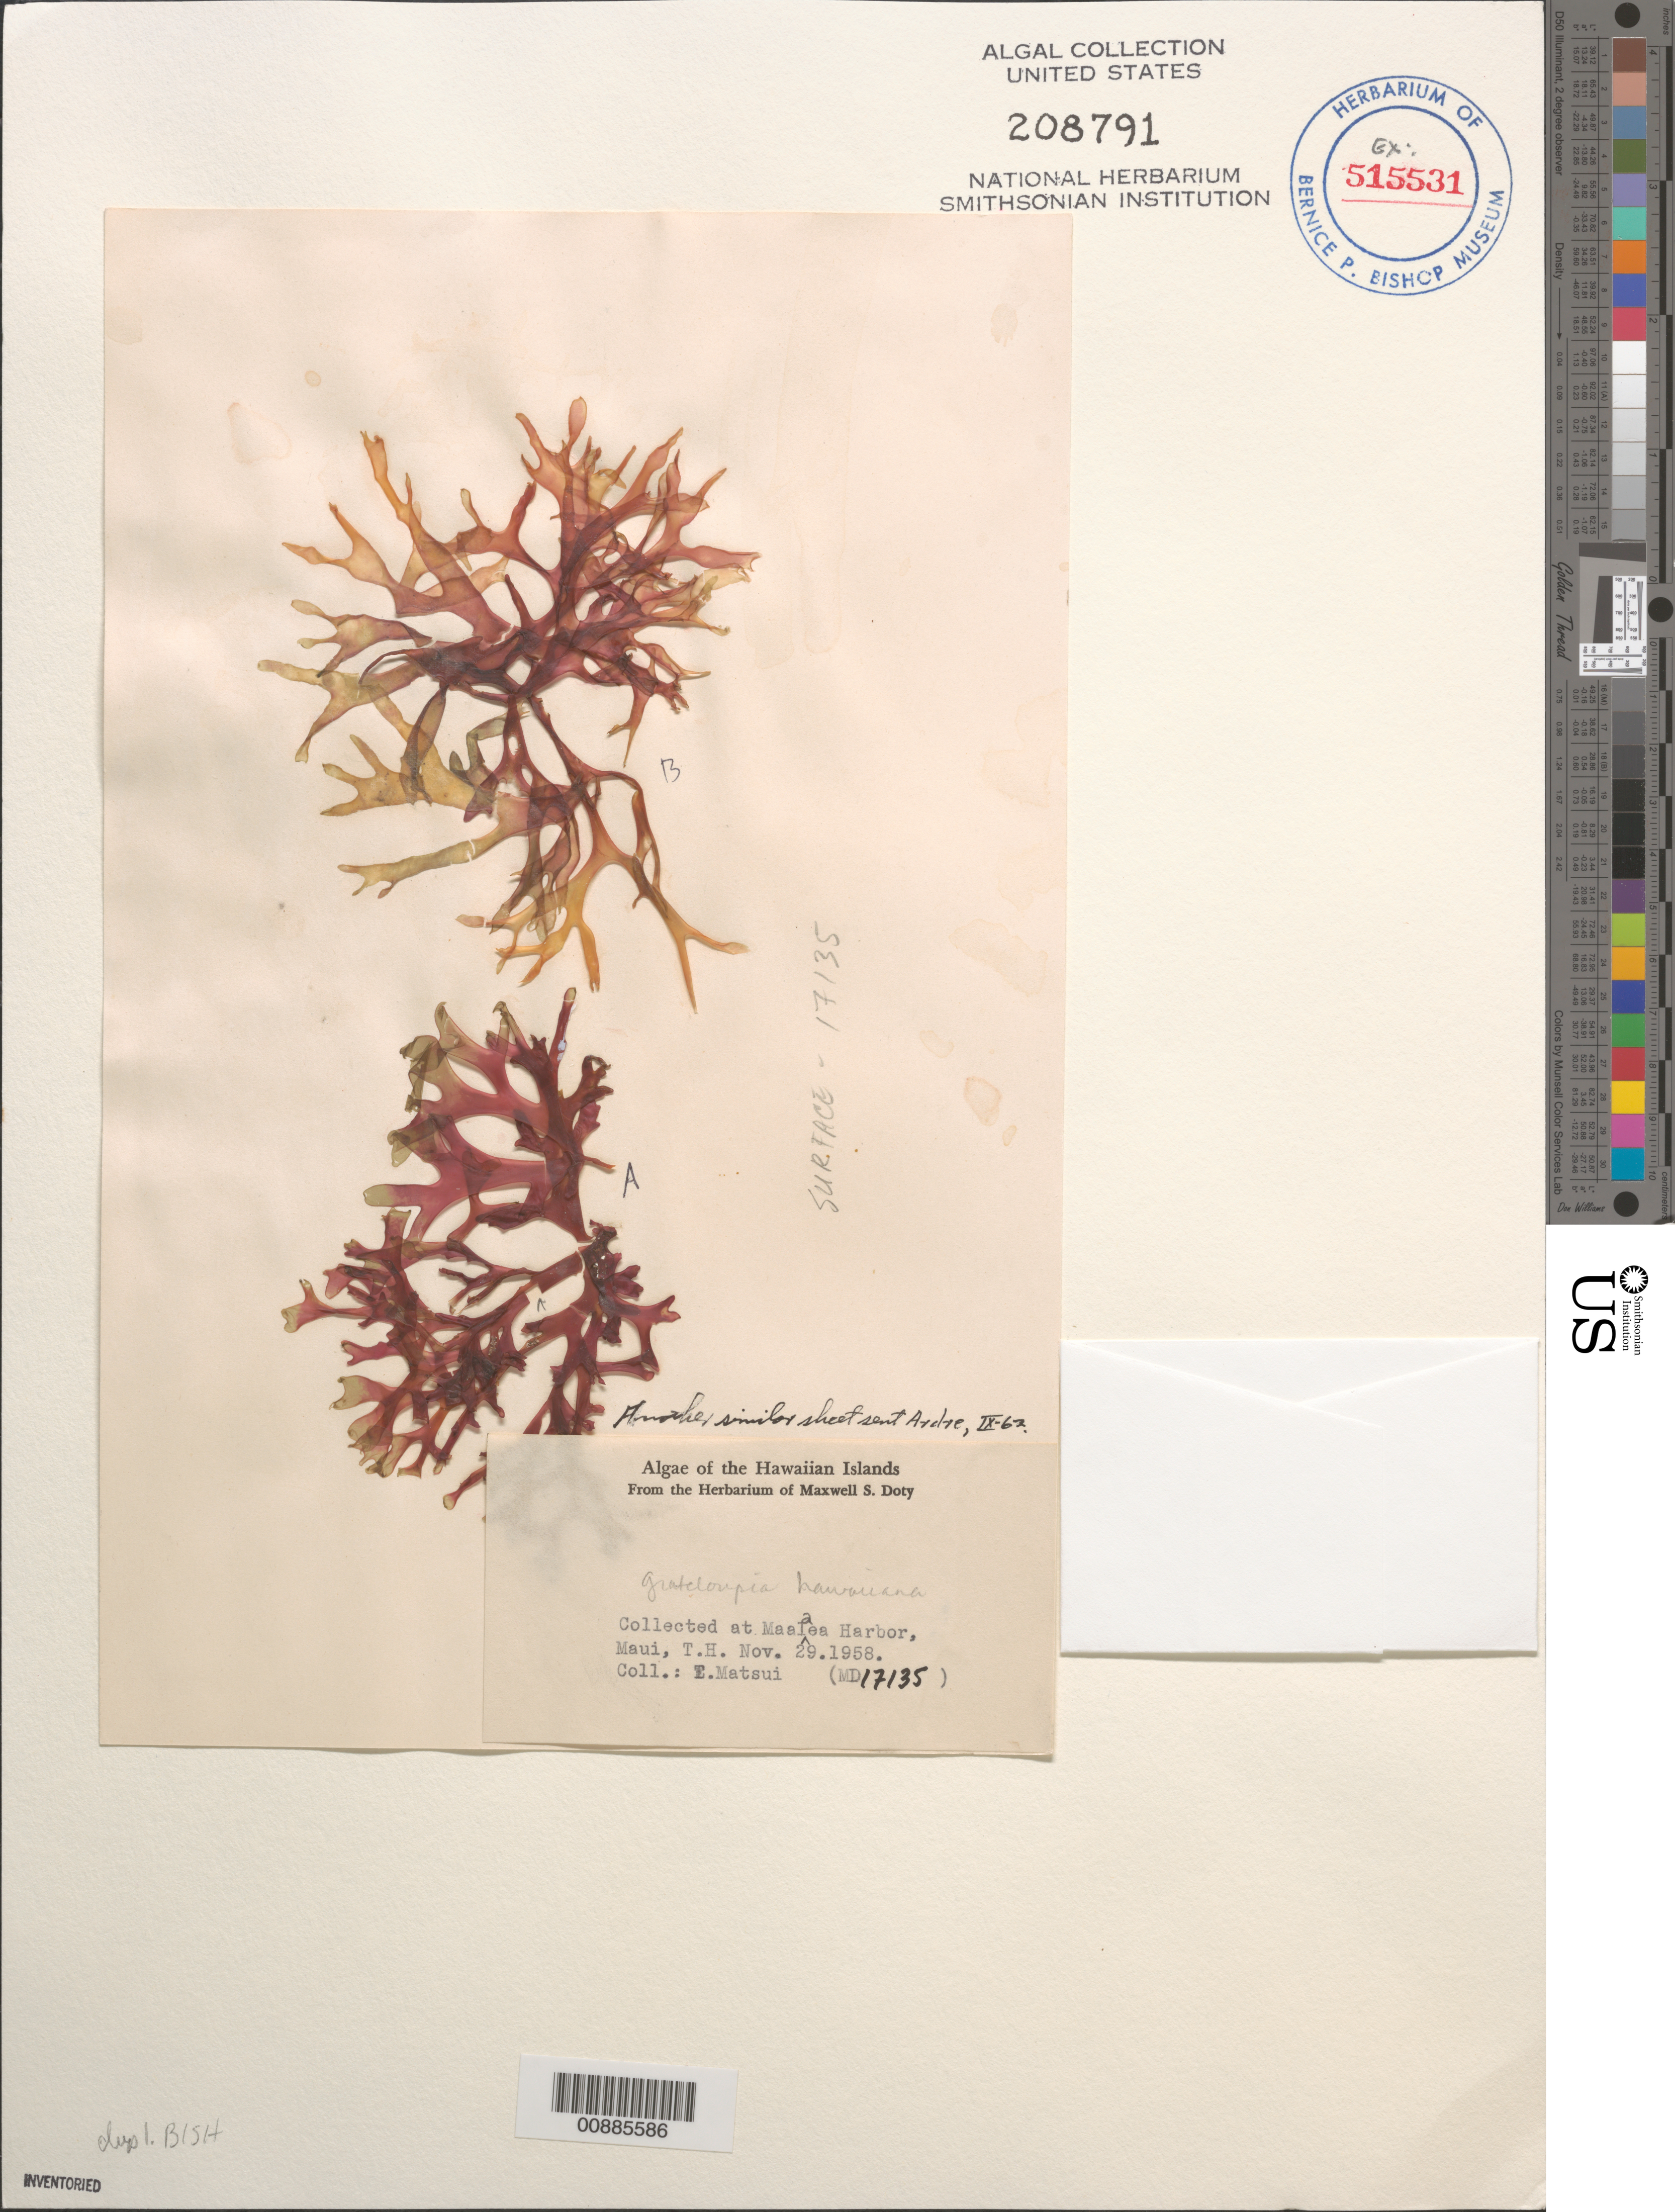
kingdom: Plantae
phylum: Rhodophyta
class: Florideophyceae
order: Halymeniales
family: Halymeniaceae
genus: Grateloupia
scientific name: Grateloupia hawaiiana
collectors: T. Matsui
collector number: MSD 17135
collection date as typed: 29 Nov 1958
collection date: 1958-11-29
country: United States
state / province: Hawaii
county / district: Maui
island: Maui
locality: Maalaea Harbor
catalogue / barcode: US 208791